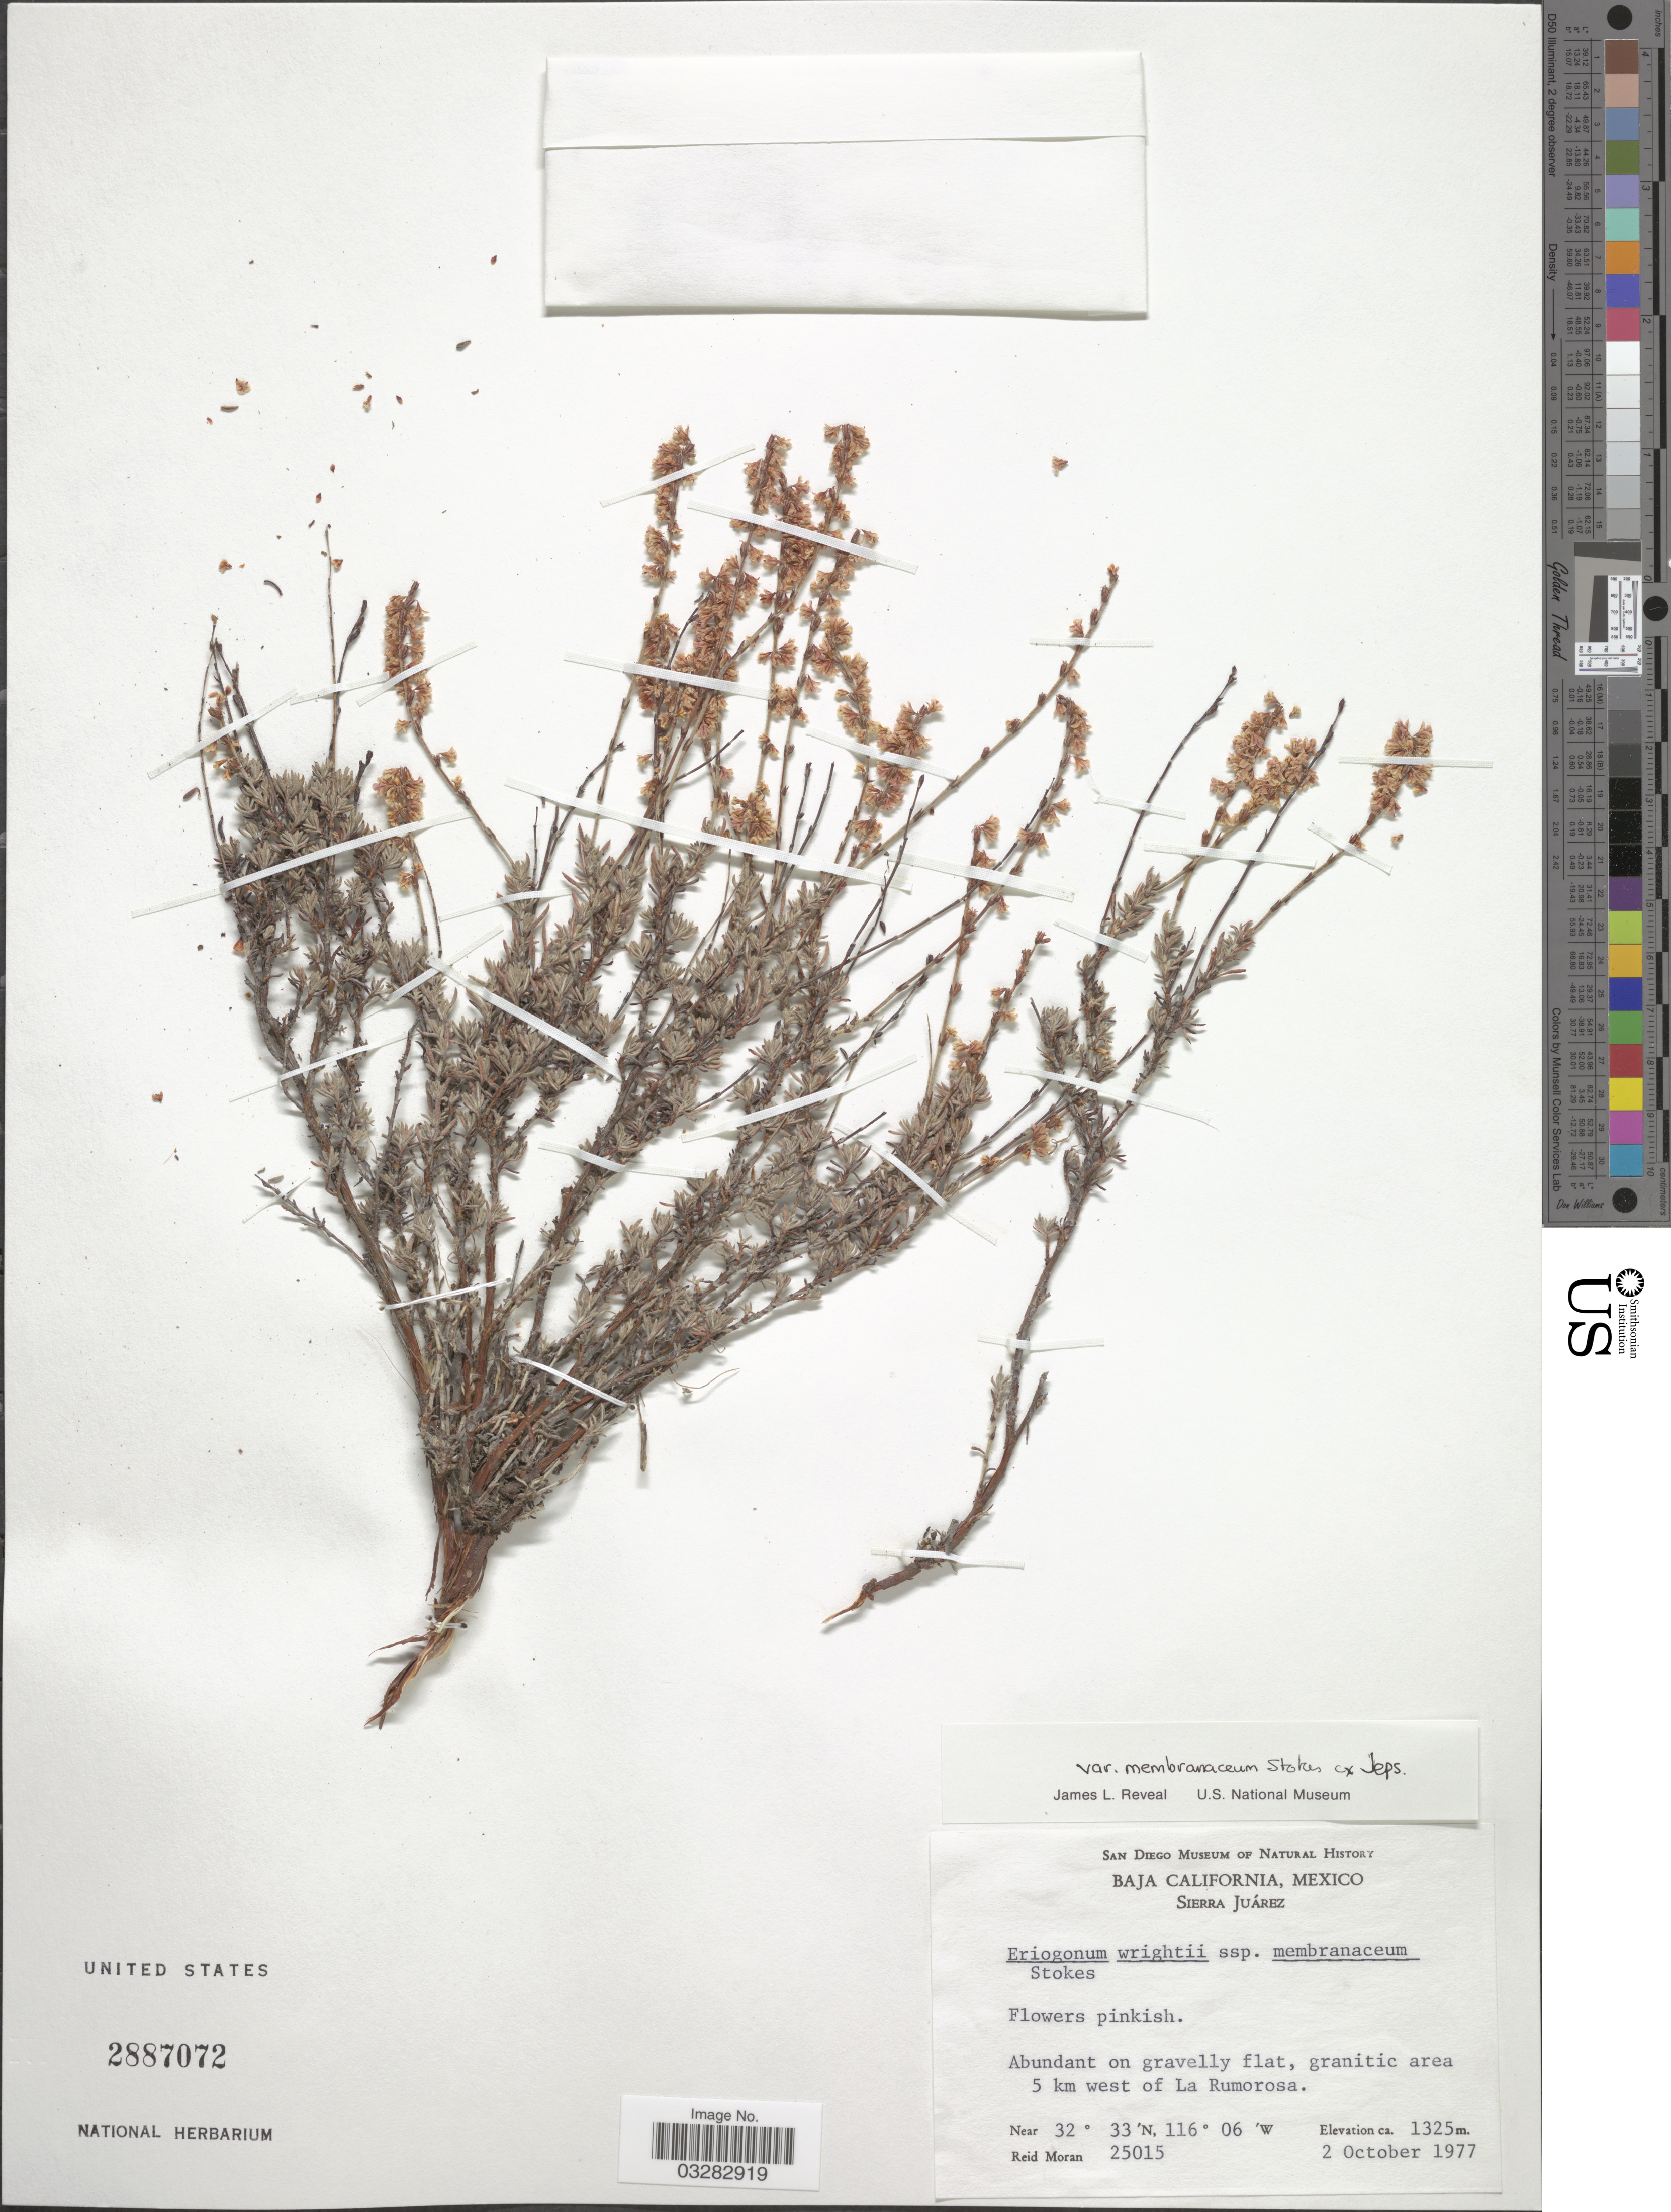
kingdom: Plantae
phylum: Tracheophyta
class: Magnoliopsida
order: Caryophyllales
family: Polygonaceae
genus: Eriogonum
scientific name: Eriogonum wrightii var. membranaceum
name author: S. Stokes ex Jeps.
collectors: R. Moran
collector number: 25015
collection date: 1977-10-02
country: Mexico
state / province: Baja California Norte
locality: Sierra Juárez. Abundant on gravelly flat, granitic area 5 km west of La Rumorosa.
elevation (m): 1325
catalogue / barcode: US 2887072